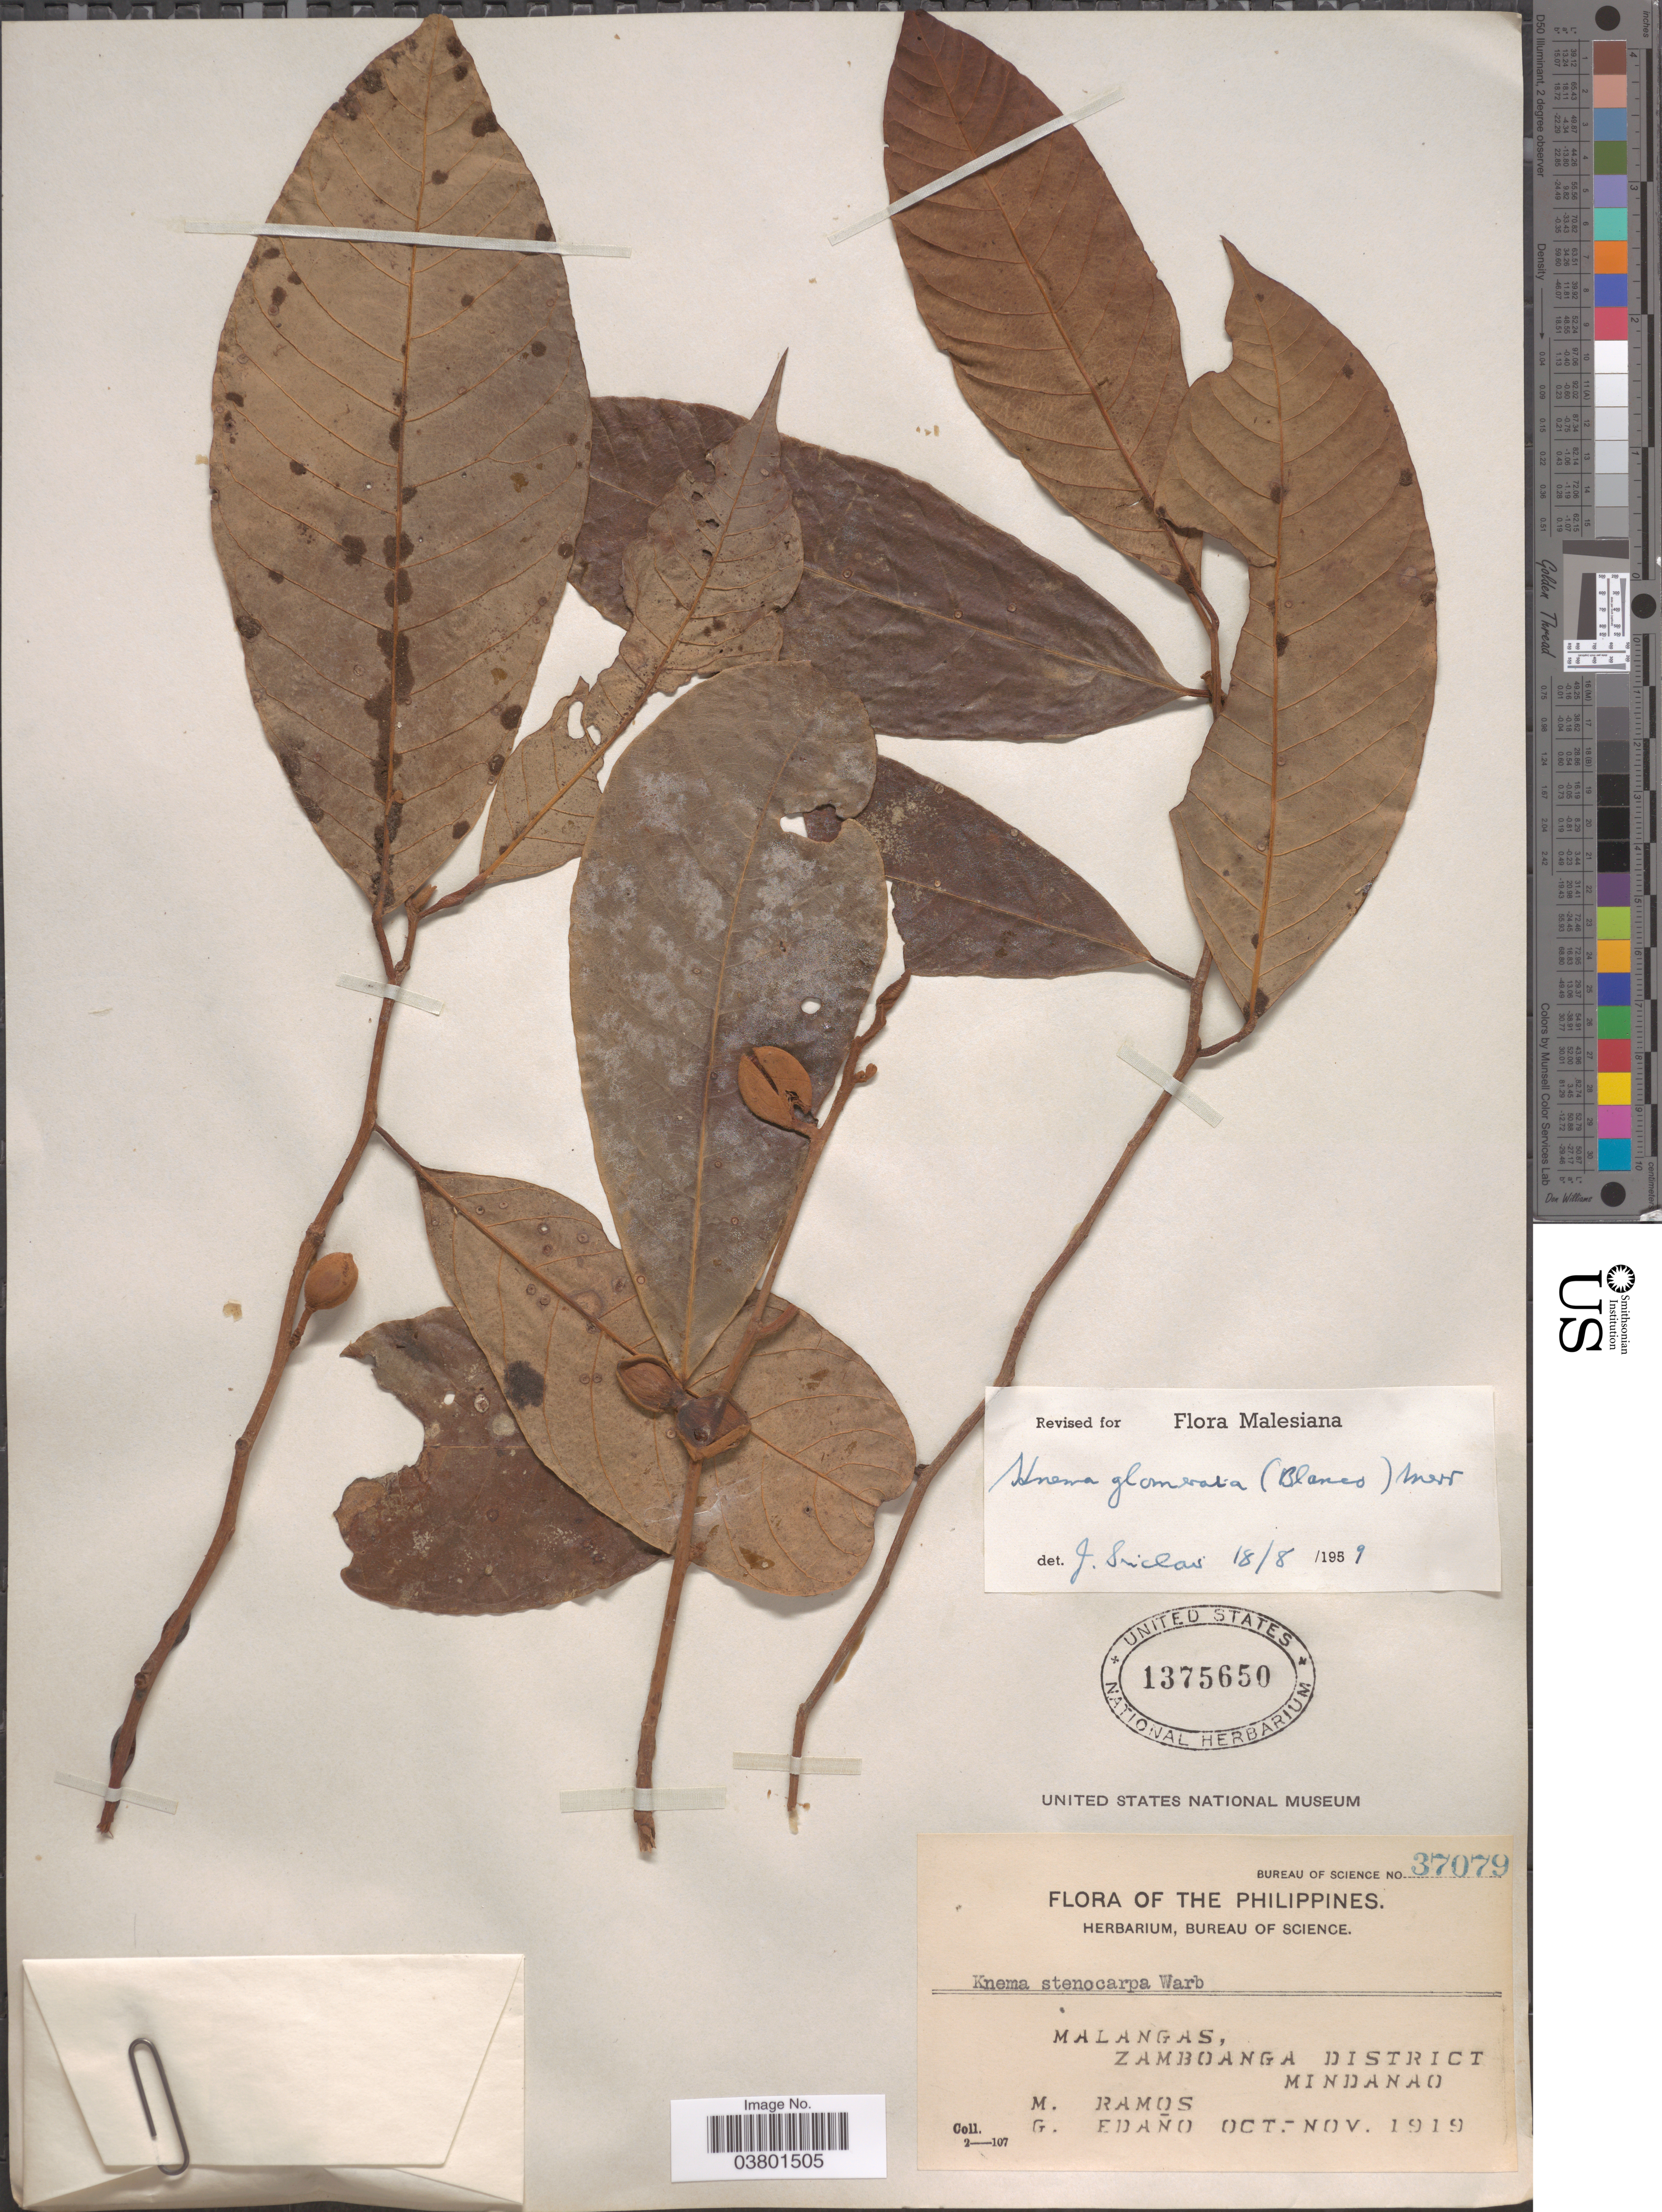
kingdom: Plantae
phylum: Tracheophyta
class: Magnoliopsida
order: Magnoliales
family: Myristicaceae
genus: Knema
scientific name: Knema glomerata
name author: (Blanco) Merr.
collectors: M. Ramos & G. Edaño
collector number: Bureau of Science 37079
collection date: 1919-10/1919-11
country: Philippines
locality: Malangas, Zamboanga District. Mindanao.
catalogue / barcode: US 1375650